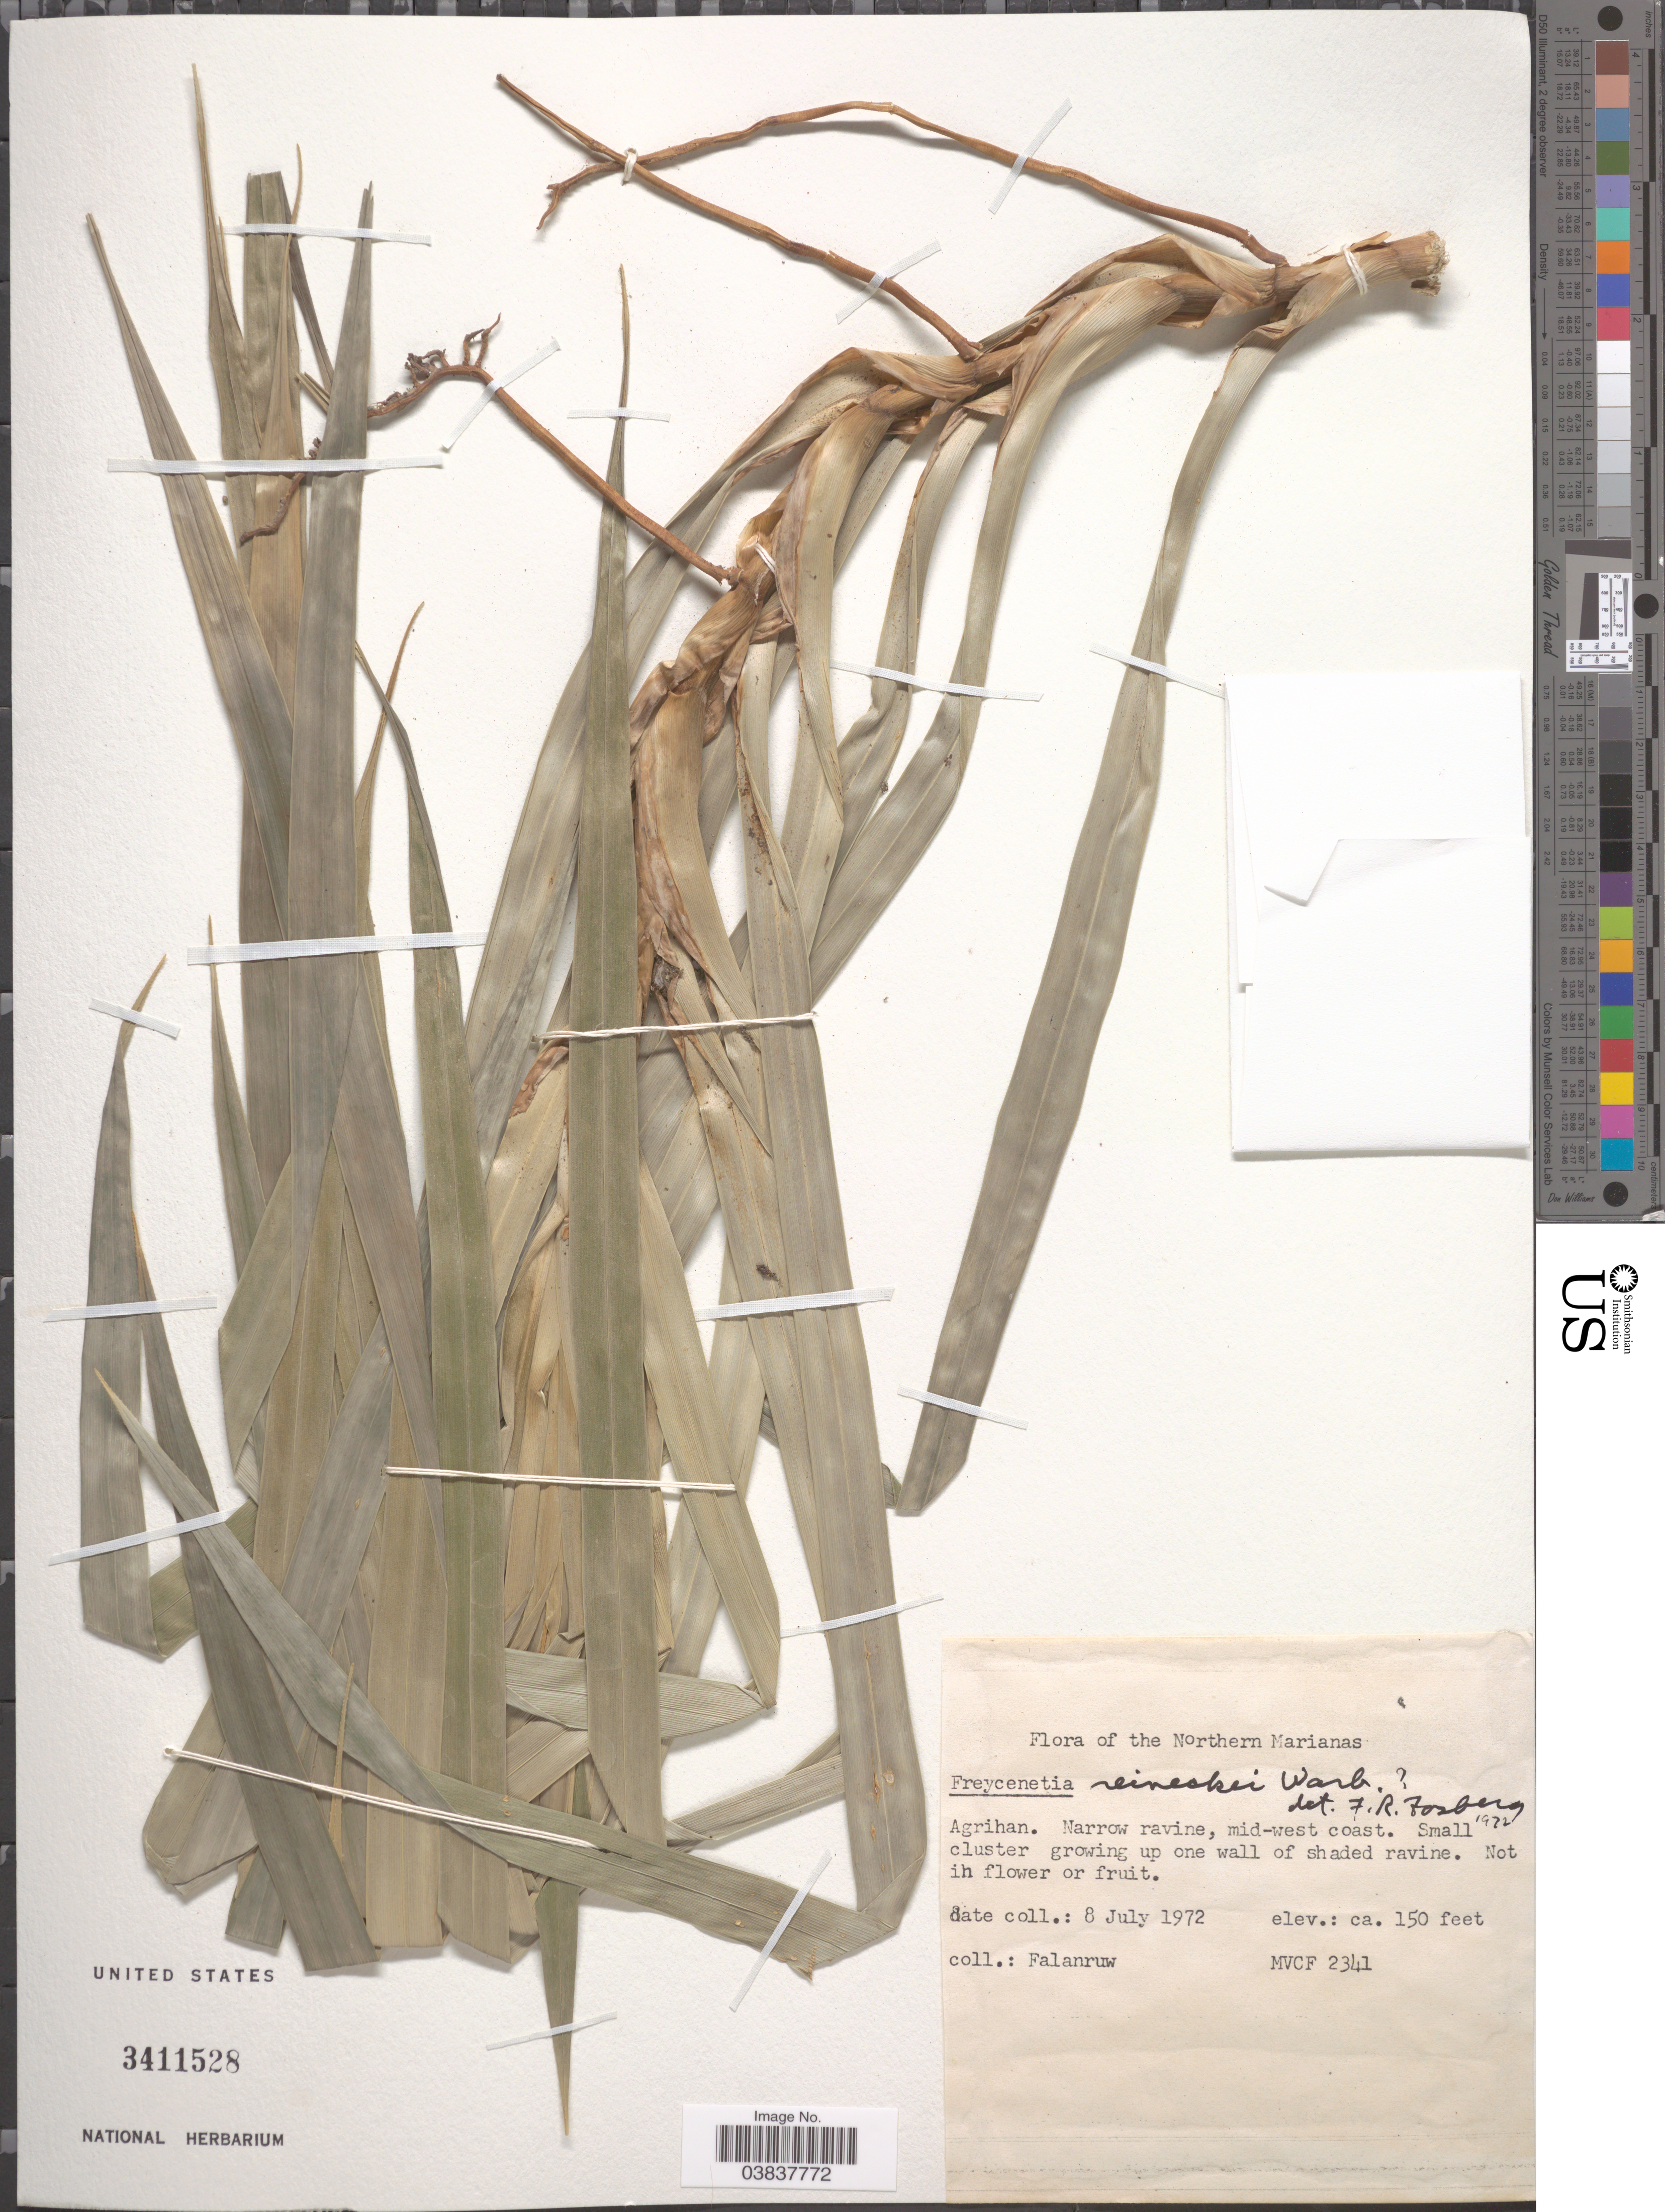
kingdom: Plantae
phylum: Tracheophyta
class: Liliopsida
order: Pandanales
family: Pandanaceae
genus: Freycinetia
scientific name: Freycinetia reineckei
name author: Warb. ex Reinecke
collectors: Falanruw, --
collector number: MVCF2341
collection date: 1972-07-08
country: Northern Mariana Islands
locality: Agrihan. Narrow ravine, mid-west coast.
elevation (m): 46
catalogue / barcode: US 3411528